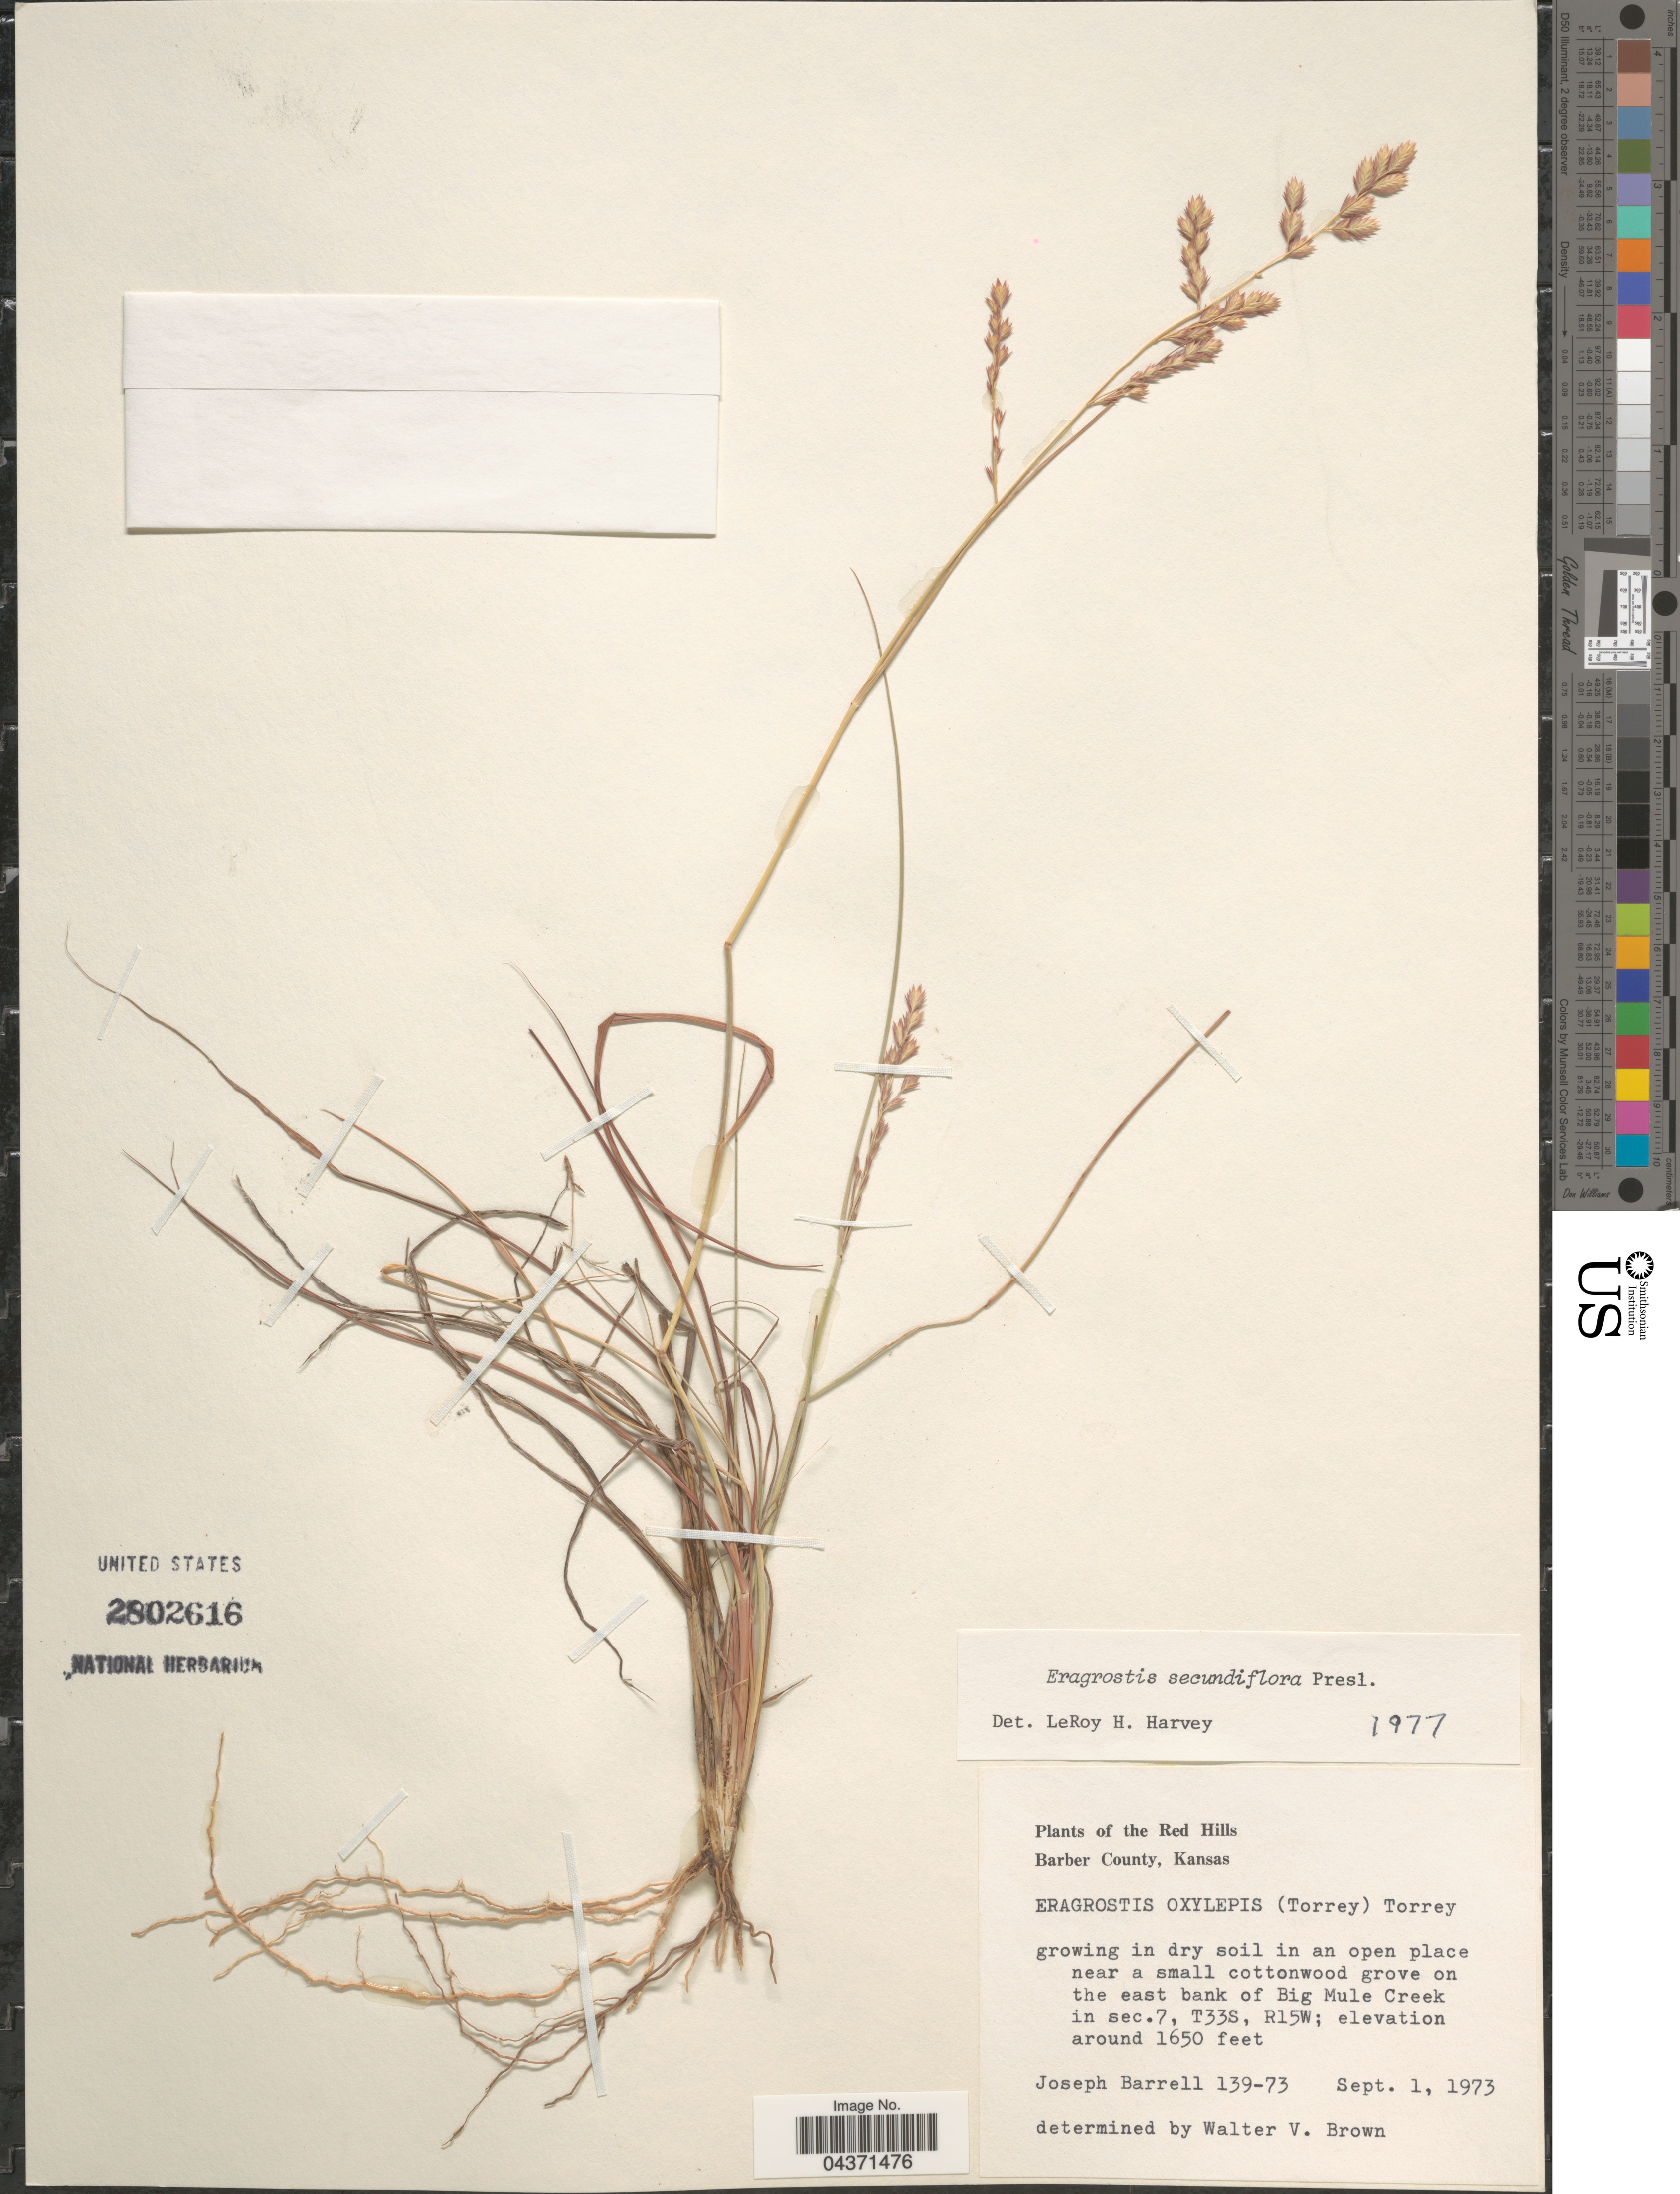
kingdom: Plantae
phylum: Tracheophyta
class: Liliopsida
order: Poales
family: Poaceae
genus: Eragrostis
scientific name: Eragrostis secundiflora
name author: J. Presl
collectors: J. Barrell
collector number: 139-73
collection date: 1973-09-01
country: United States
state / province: Kansas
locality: Red Hills. Barber County. Growing in dry soil in an open place near a small cottonwood grove on the east bank of Big Mule Creek in sec. 7, T33S, R15W.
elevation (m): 503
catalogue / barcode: US 2802616